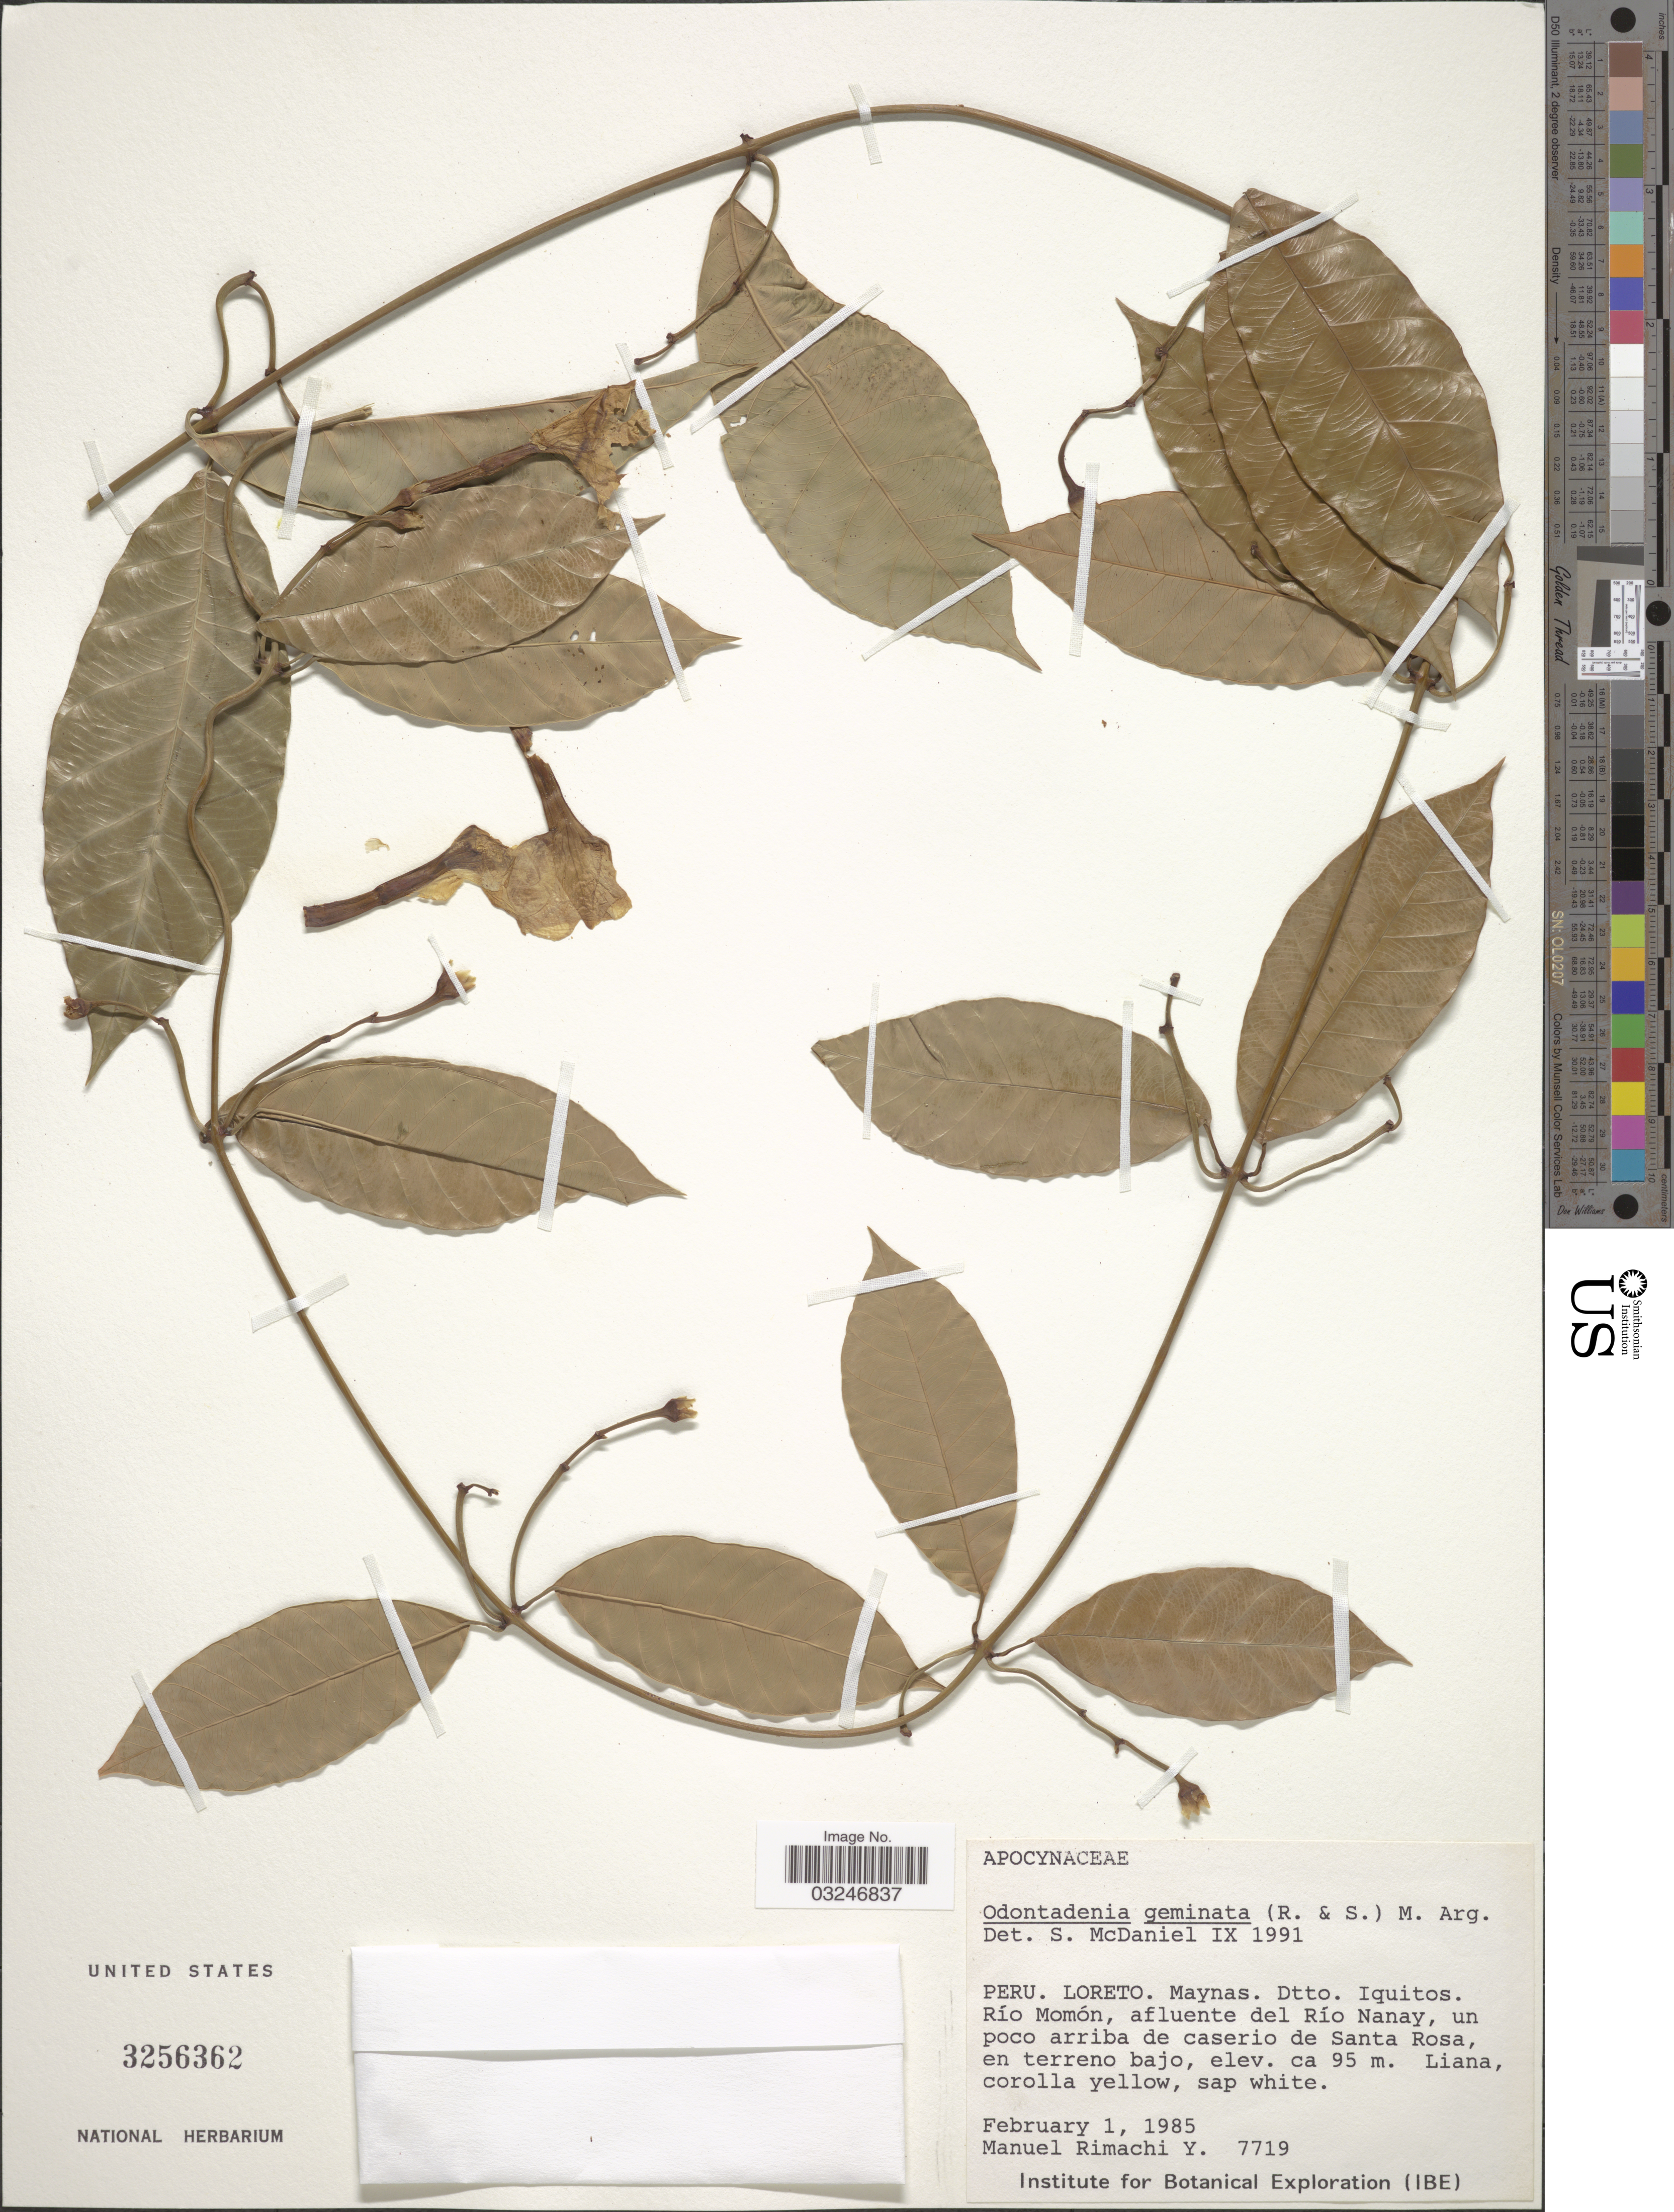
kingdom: Plantae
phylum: Tracheophyta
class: Magnoliopsida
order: Gentianales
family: Apocynaceae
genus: Odontadenia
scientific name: Odontadenia geminata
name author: (Hoffmanns. ex Roem. & Schult.) Müll. Arg.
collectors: M. Rimachi Y.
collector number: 7719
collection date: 1985-02-01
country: Peru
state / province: Loreto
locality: Maynas. Dtto. Iquitos. Río Momón, afluente del Río Nanay, un poco arriba de caserio de Santa Rosa.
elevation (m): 95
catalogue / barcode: US 3256362